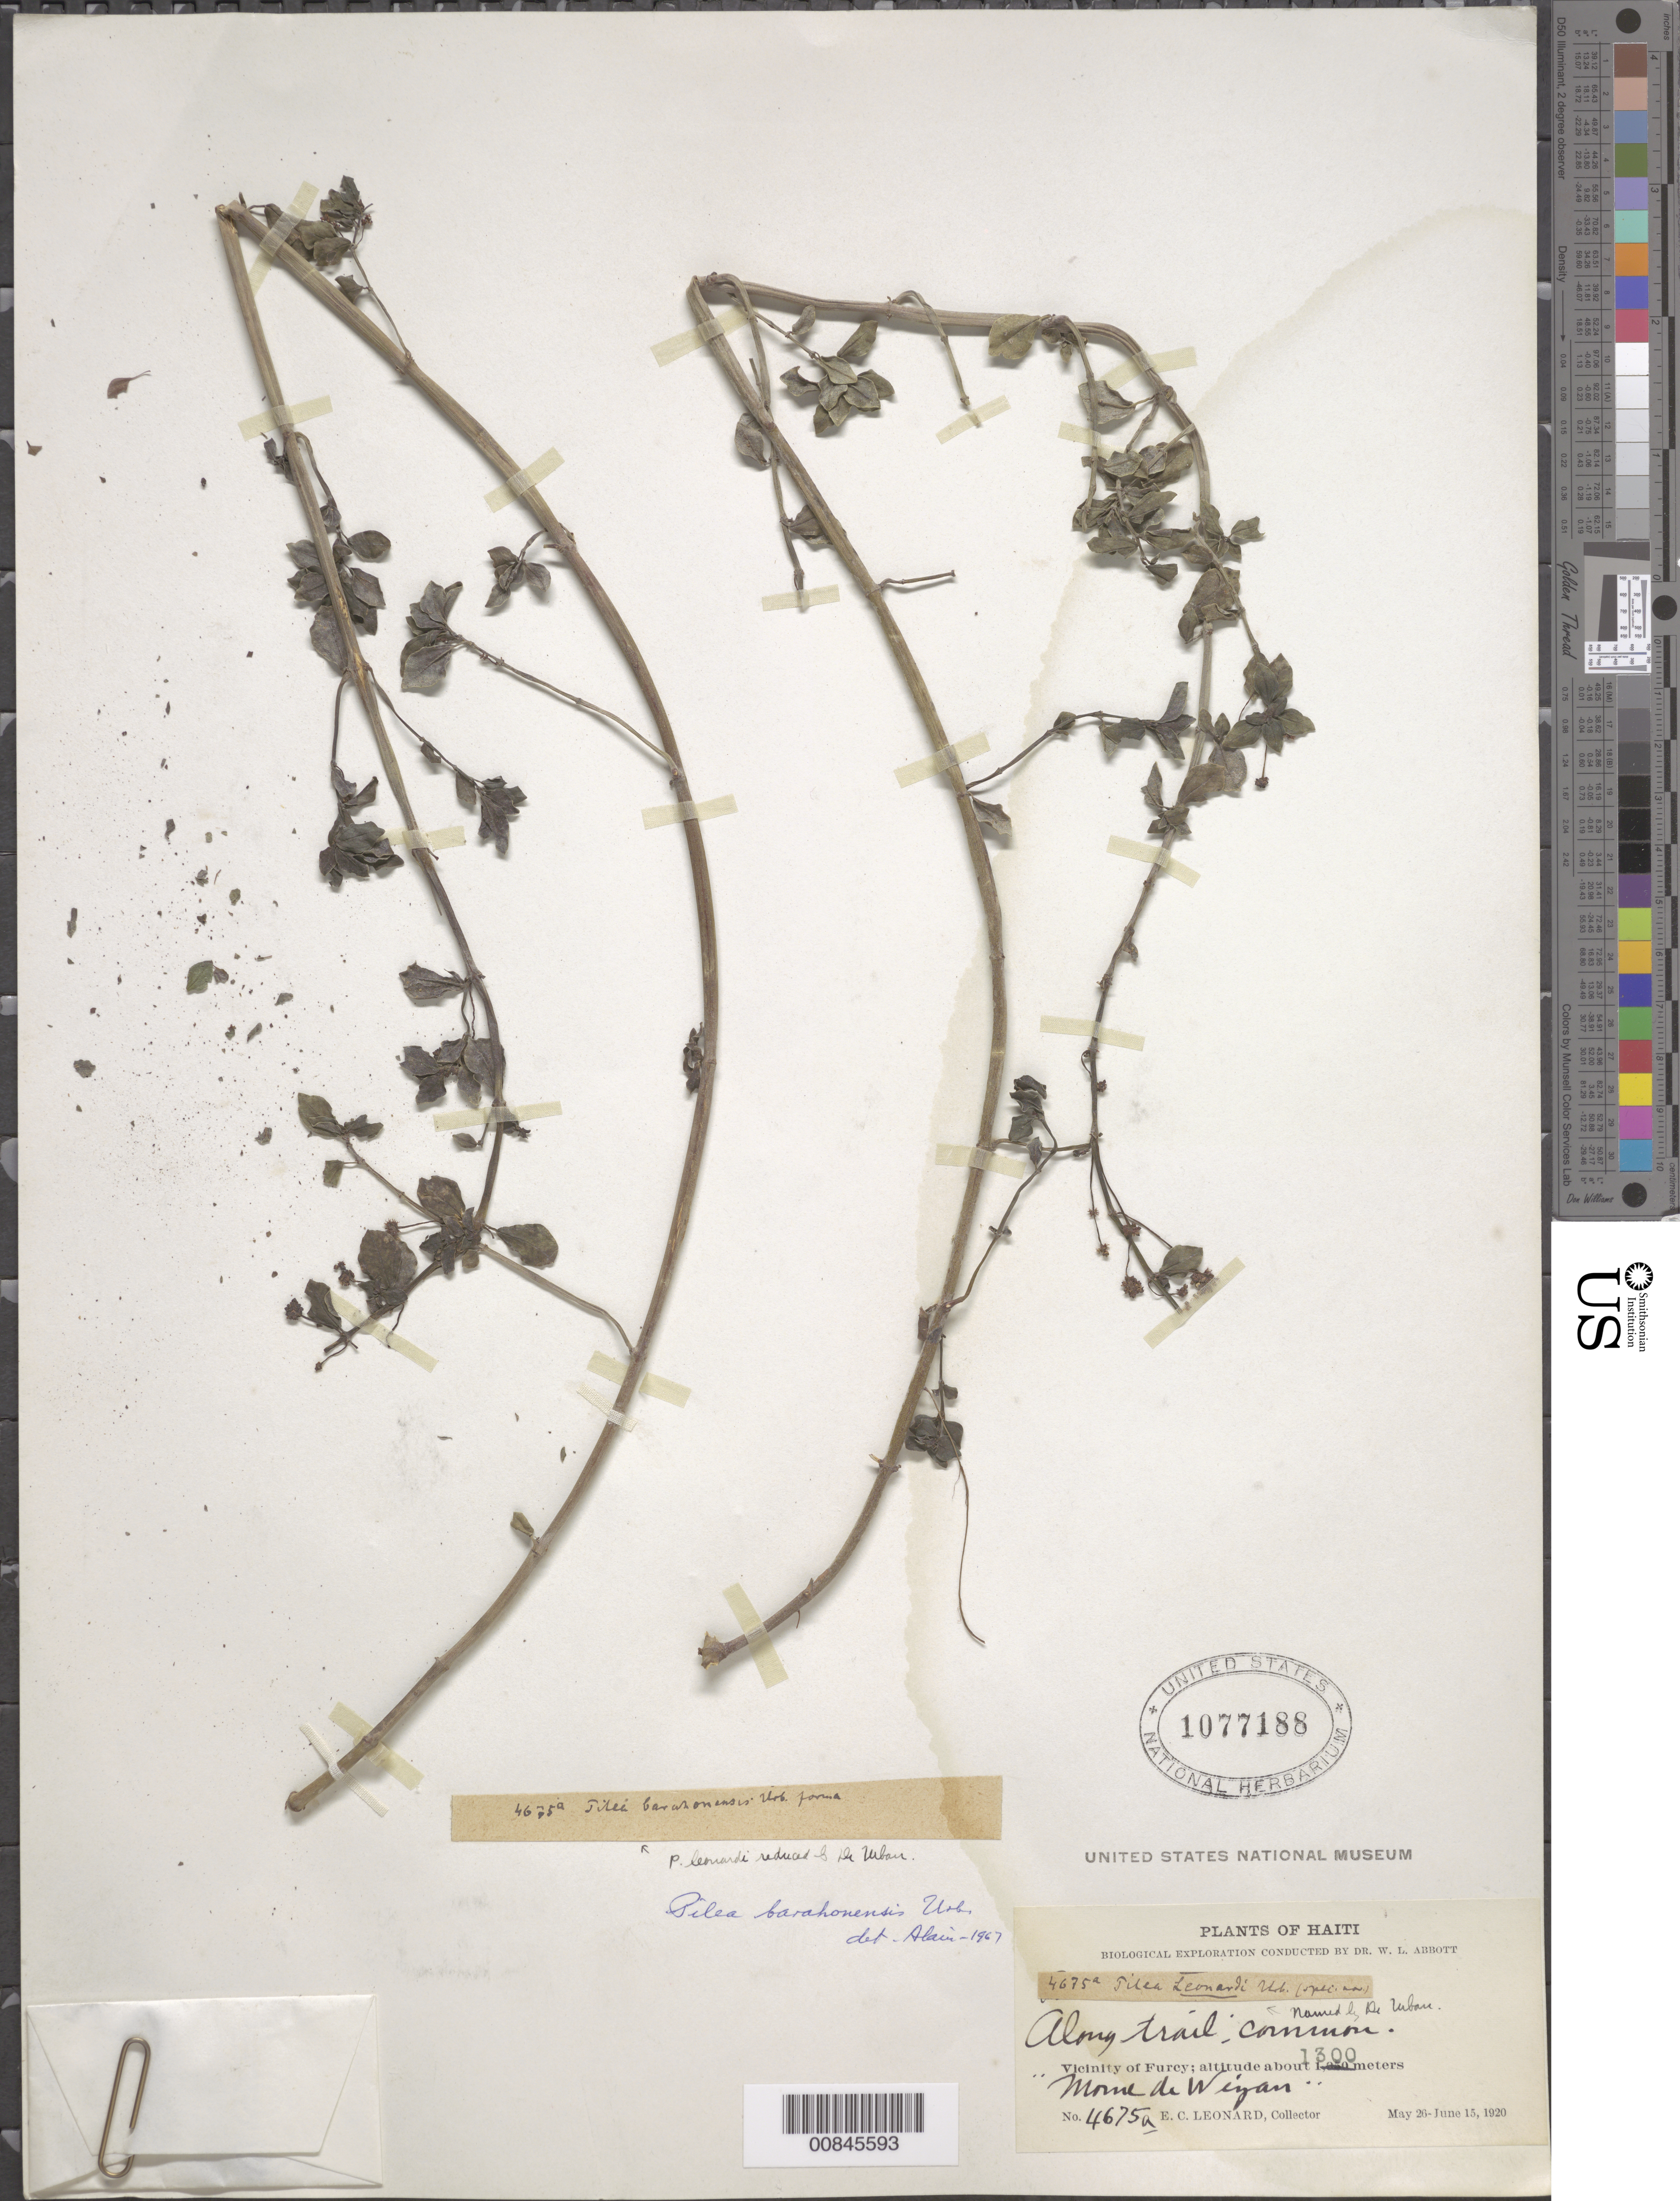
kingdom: Plantae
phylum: Tracheophyta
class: Magnoliopsida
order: Rosales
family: Urticaceae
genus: Pilea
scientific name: Pilea barahonensis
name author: Urb.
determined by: Liogier, Alain H.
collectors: E. C. Leonard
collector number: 4675a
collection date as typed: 26 May 1920 to 15 Jun 1920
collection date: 1920-05-26/1920-06-15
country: Haiti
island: Hispaniola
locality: Vicinity of Furcy. "Morne de Wéyan".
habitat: Along trail.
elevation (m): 1300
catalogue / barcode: US 1077188